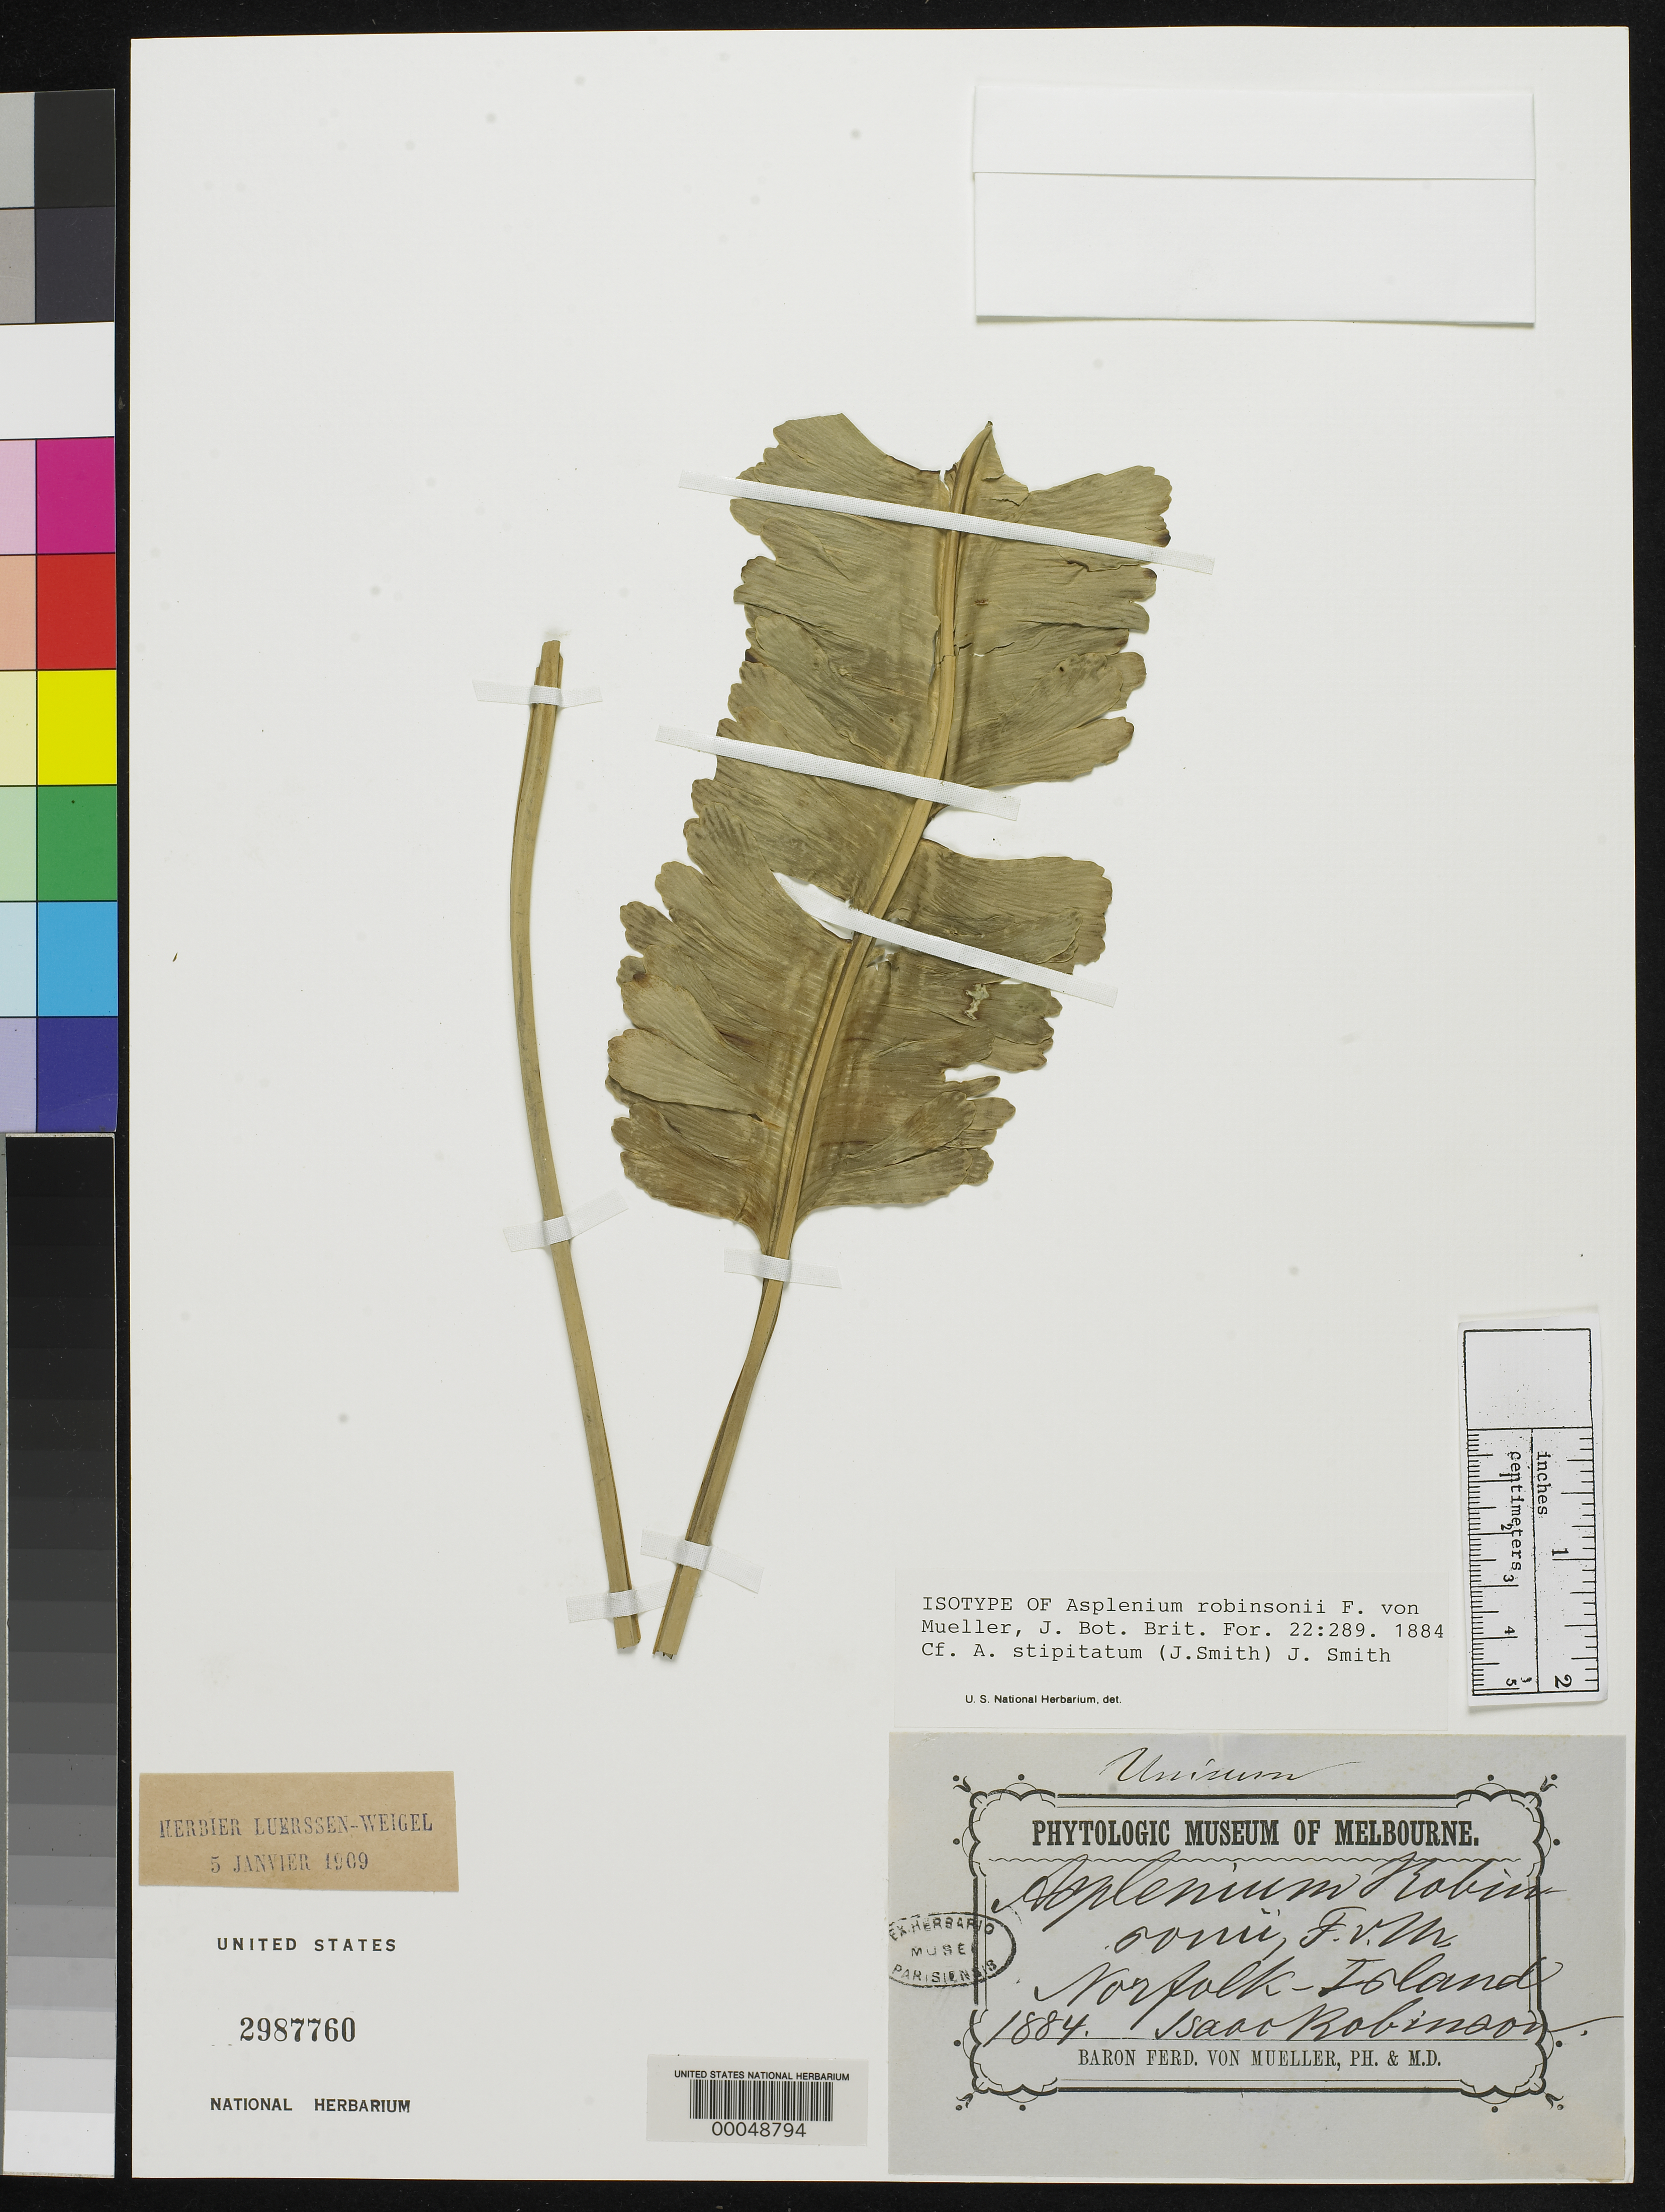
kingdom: Plantae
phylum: Tracheophyta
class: Polypodiopsida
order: Polypodiales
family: Aspleniaceae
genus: Asplenium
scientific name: Asplenium robinsonii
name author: F. Muell.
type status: Isotype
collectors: I. H. Robinson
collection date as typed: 1884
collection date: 1884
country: Australia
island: Norfolk Island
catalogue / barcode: US 2987760